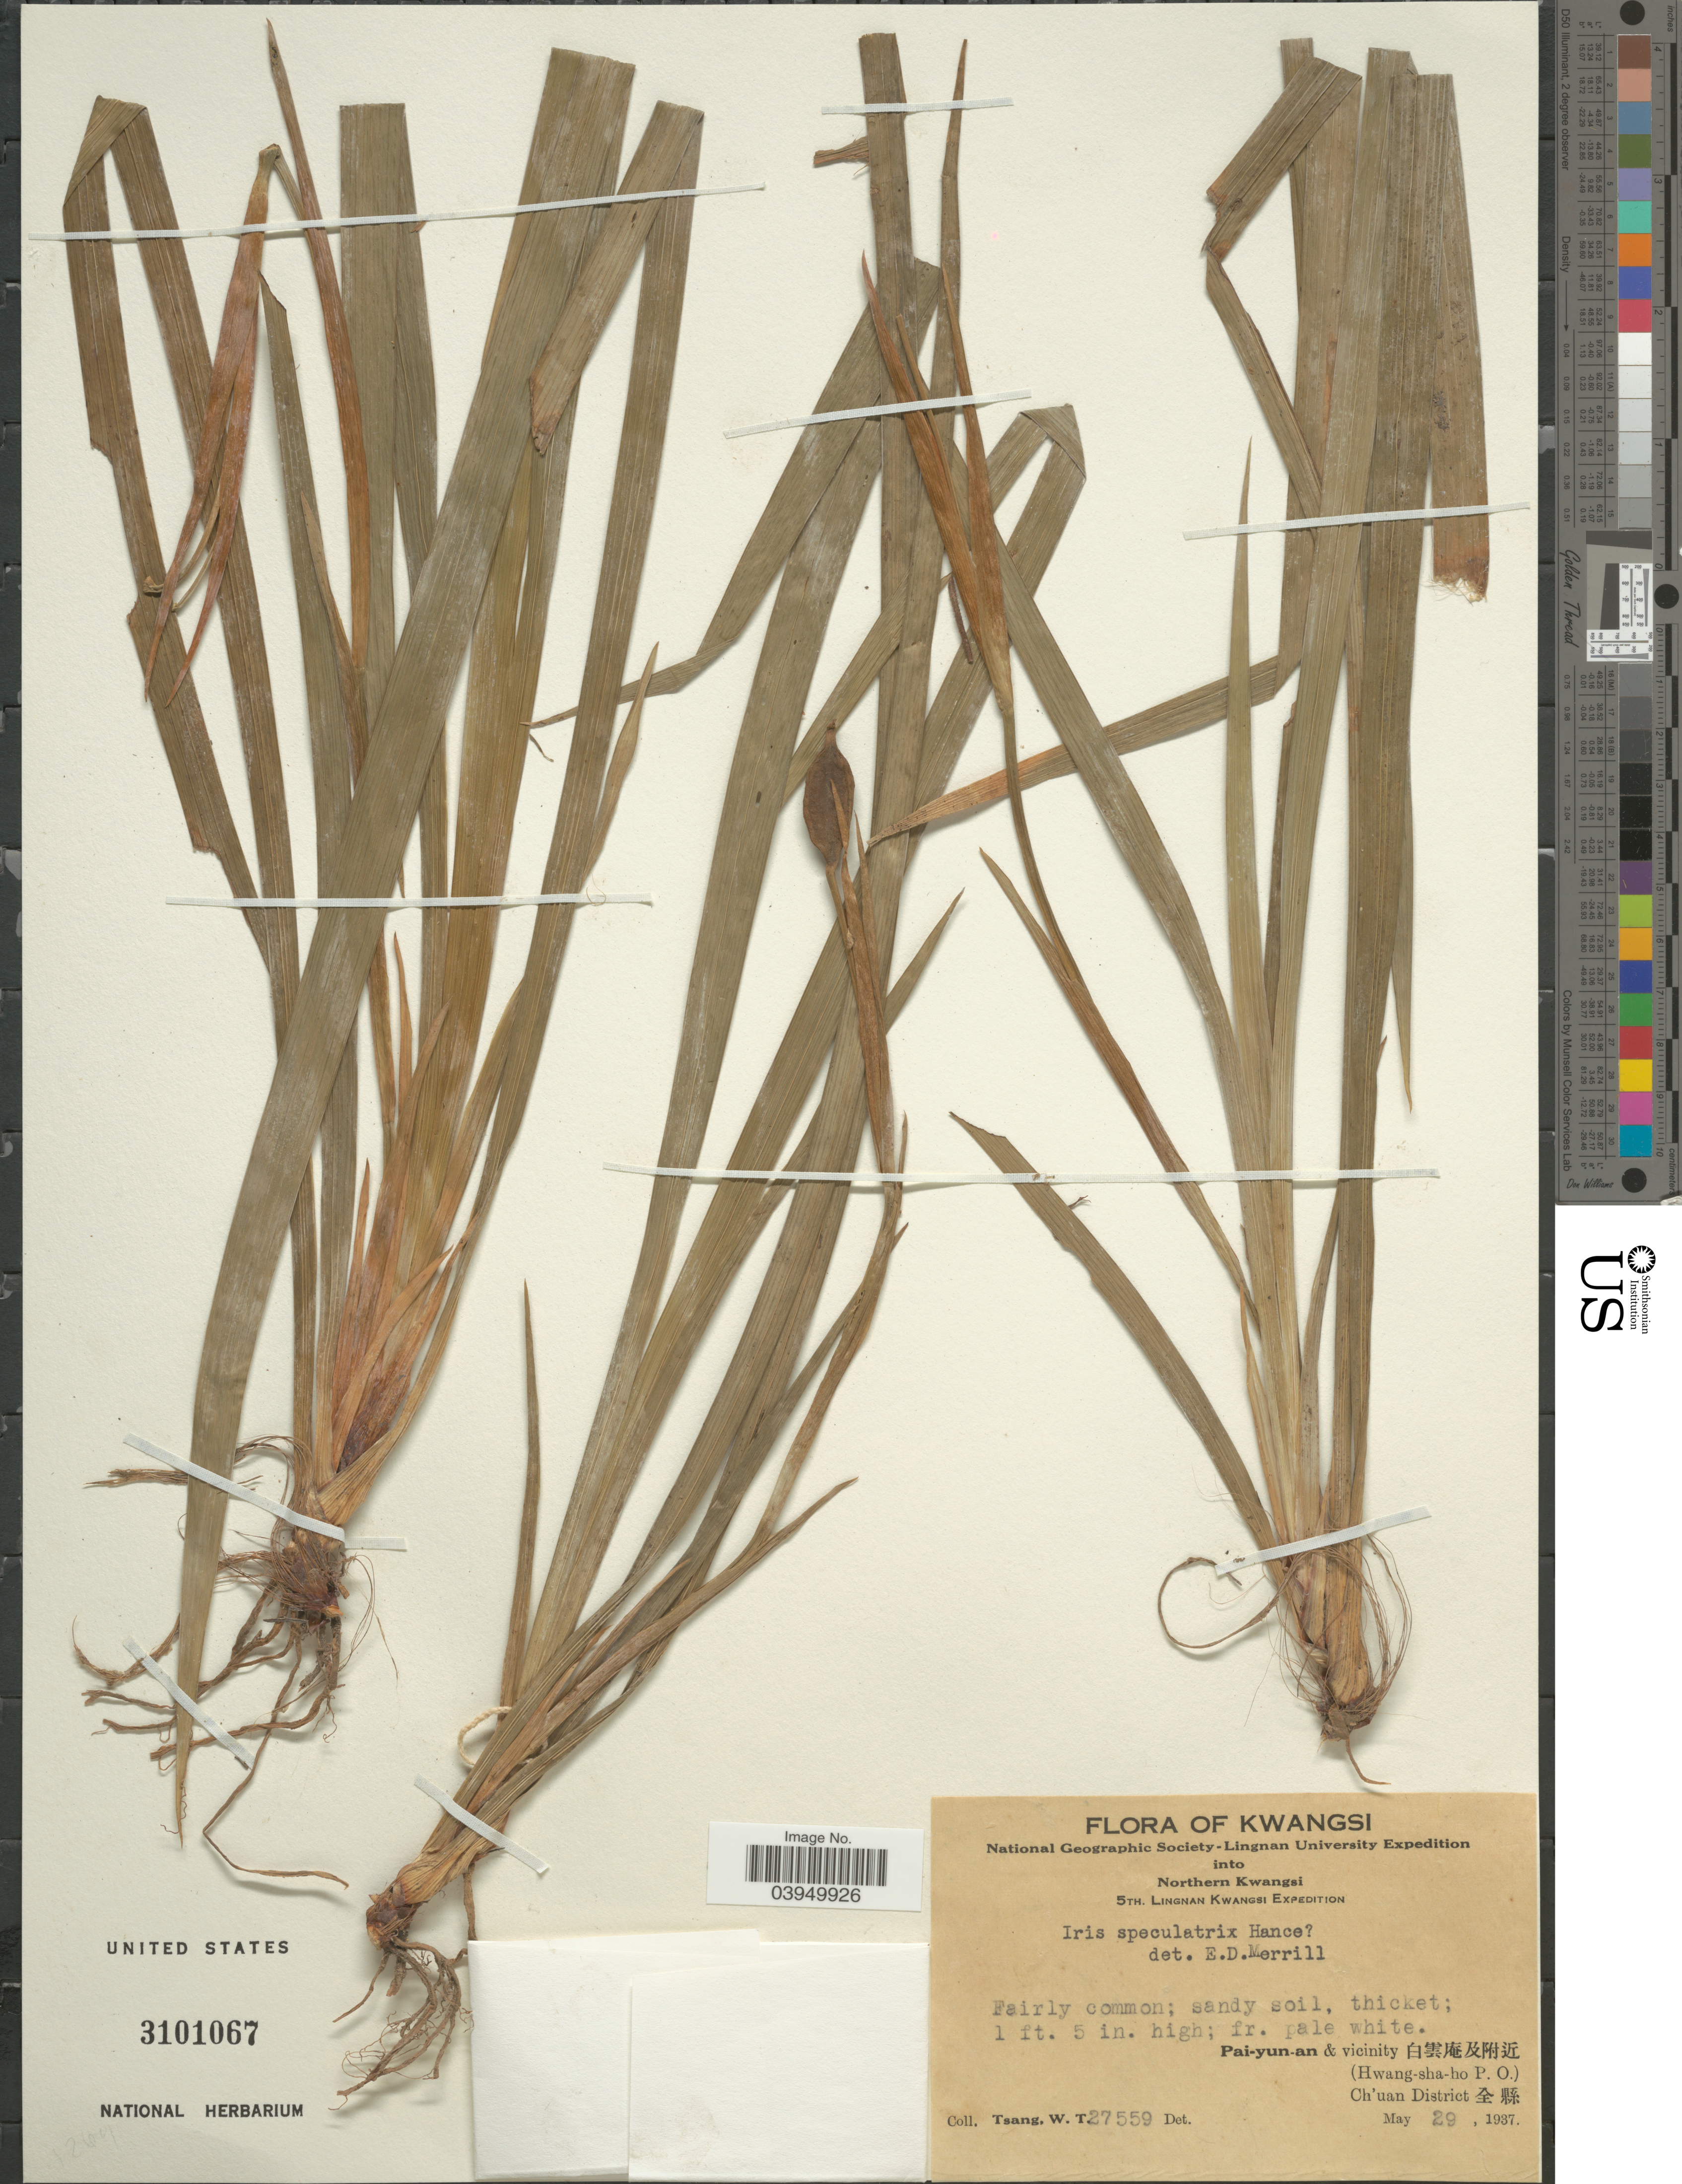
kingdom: Plantae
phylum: Tracheophyta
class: Liliopsida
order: Asparagales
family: Iridaceae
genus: Iris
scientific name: Iris speculatrix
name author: Hance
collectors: W. T. Tsang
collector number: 27559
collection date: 1937-05-29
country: China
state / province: Guangxi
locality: Kwangsi.Pai-yun-an & vicinity (Hwang-sha-ho P. O.) Ch'uan District .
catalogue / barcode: US 3101067